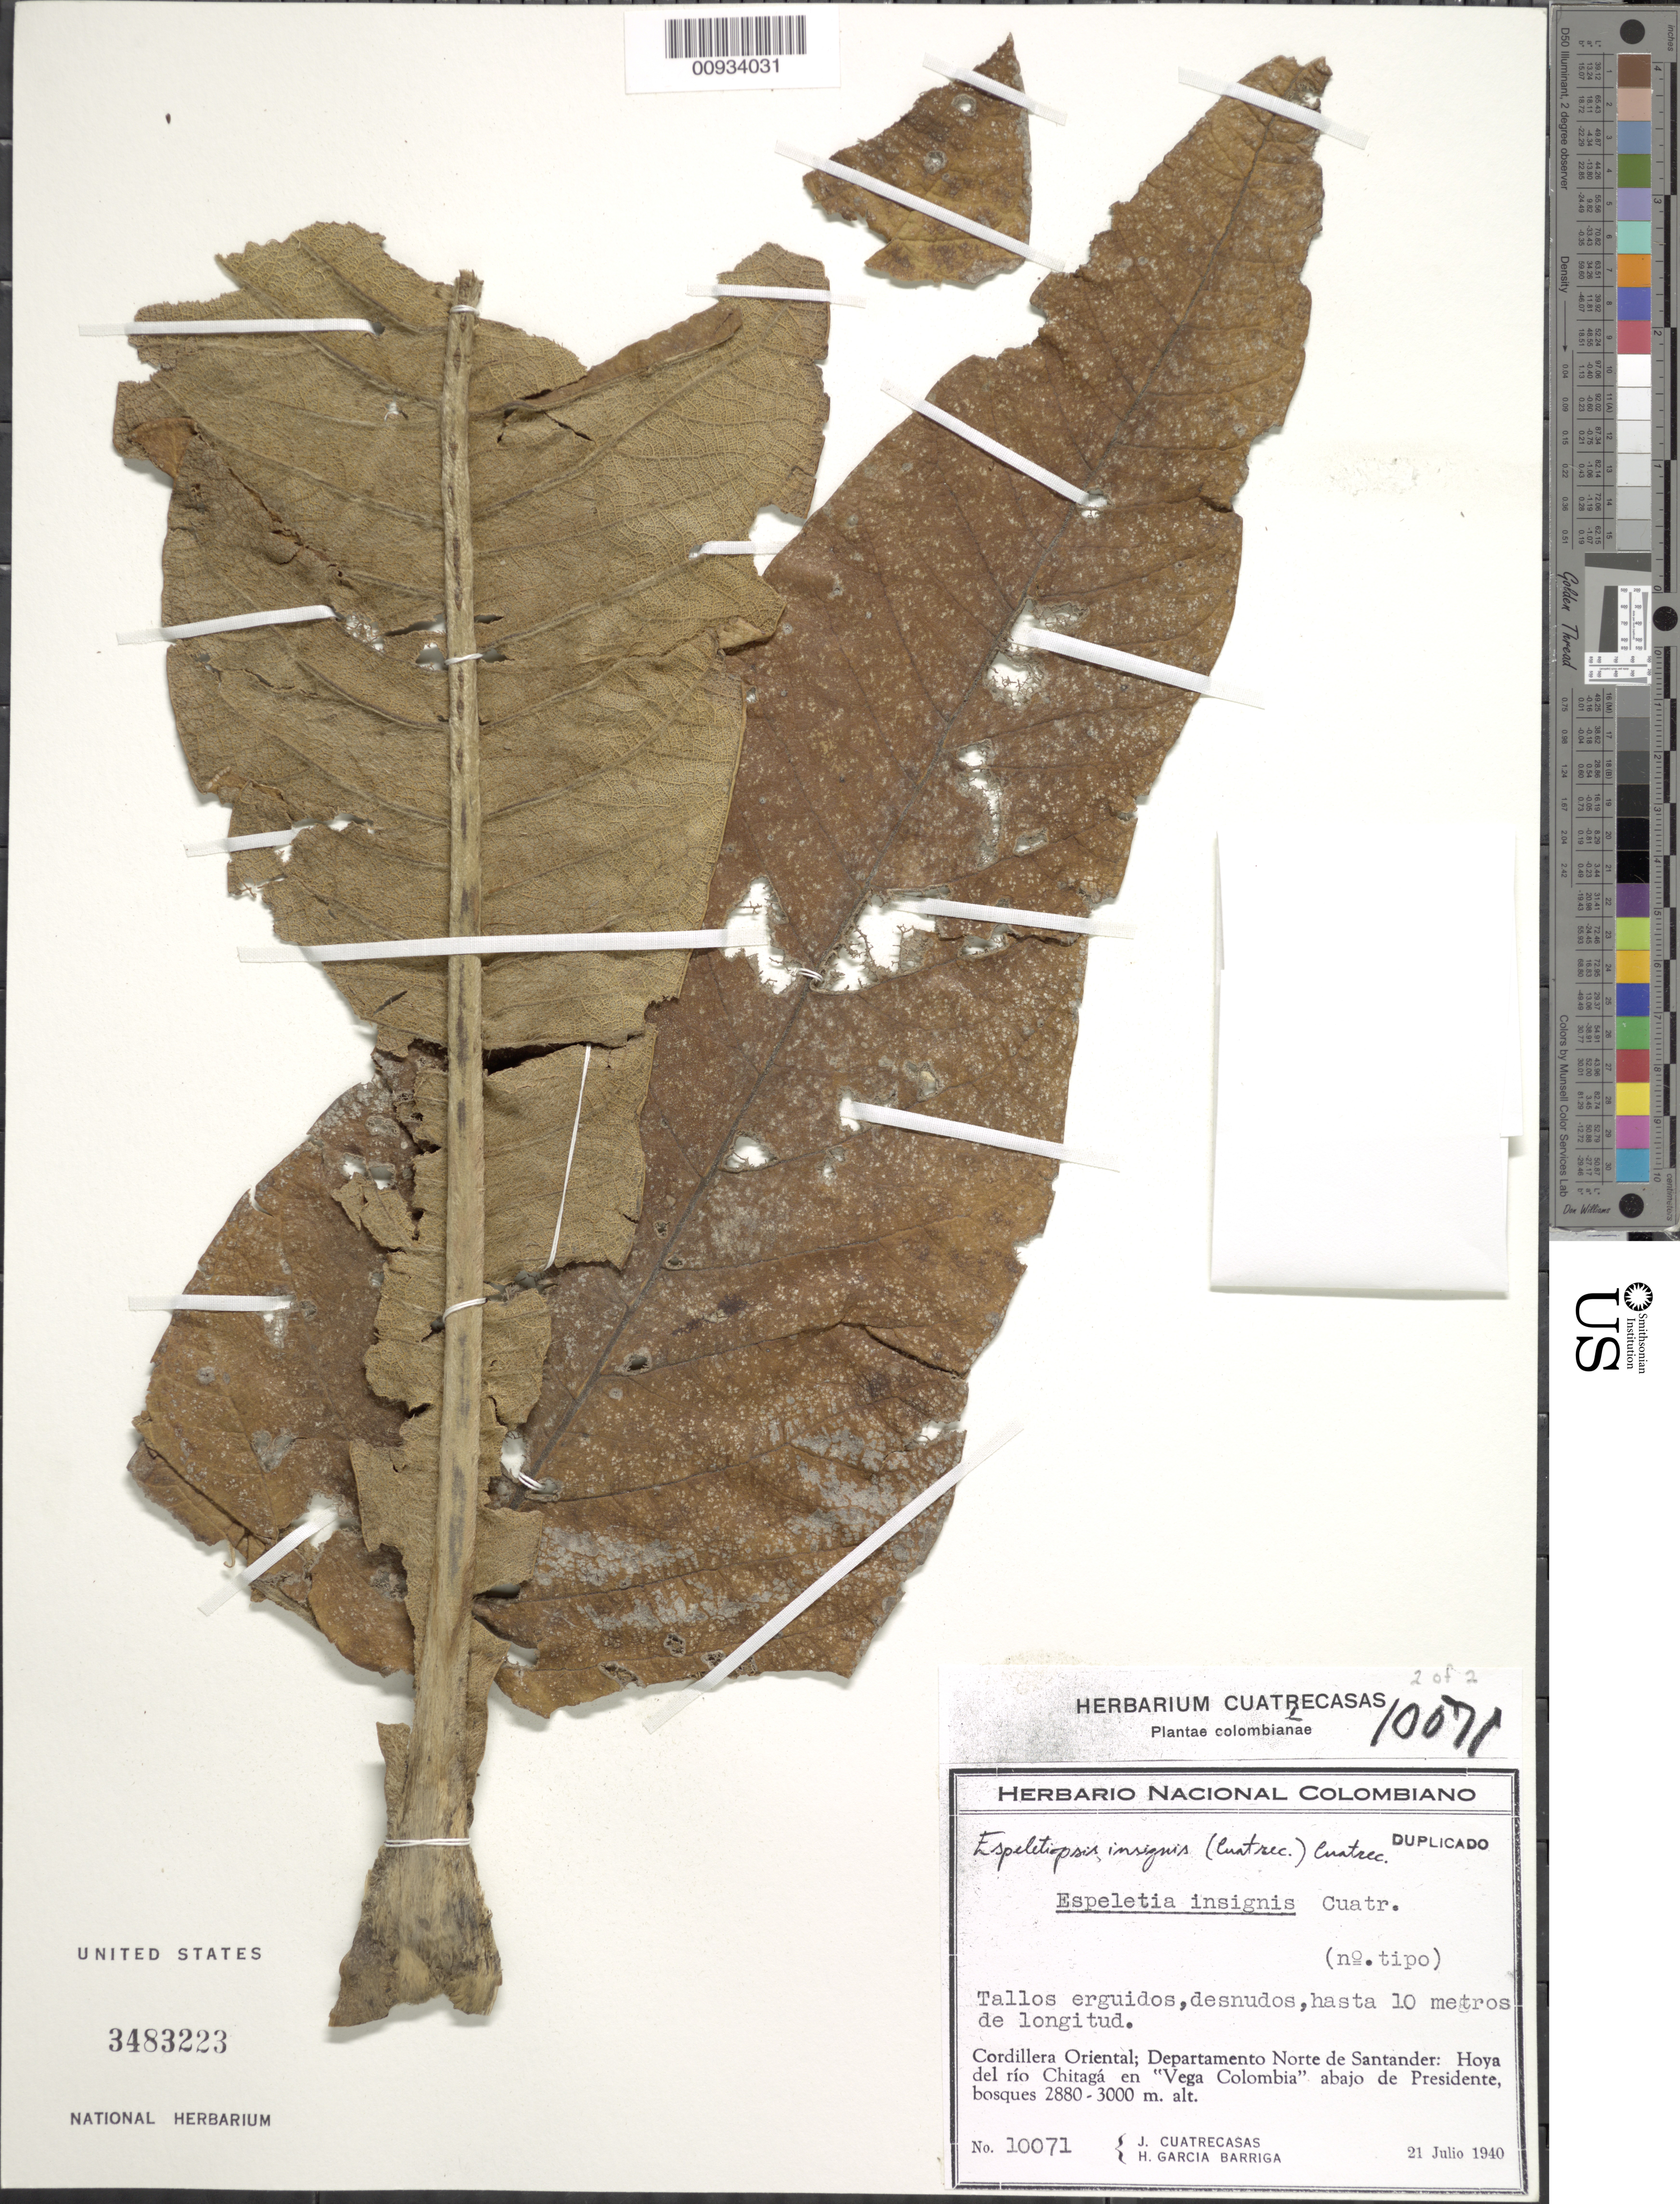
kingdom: Plantae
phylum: Tracheophyta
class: Magnoliopsida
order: Asterales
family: Asteraceae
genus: Espeletiopsis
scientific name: Espeletiopsis insignis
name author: (Cuatrec.) Cuatrec.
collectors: J. Cuatrecasas & H. García Barriga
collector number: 10071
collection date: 1940-07-21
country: Colombia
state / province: Norte de Santander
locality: Cordillera Oriental; Departamento Norte de Santander: Hoya del rio Chitaga en "Vega Colombia" abajo de Presidente,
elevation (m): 2880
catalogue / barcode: US 3483223